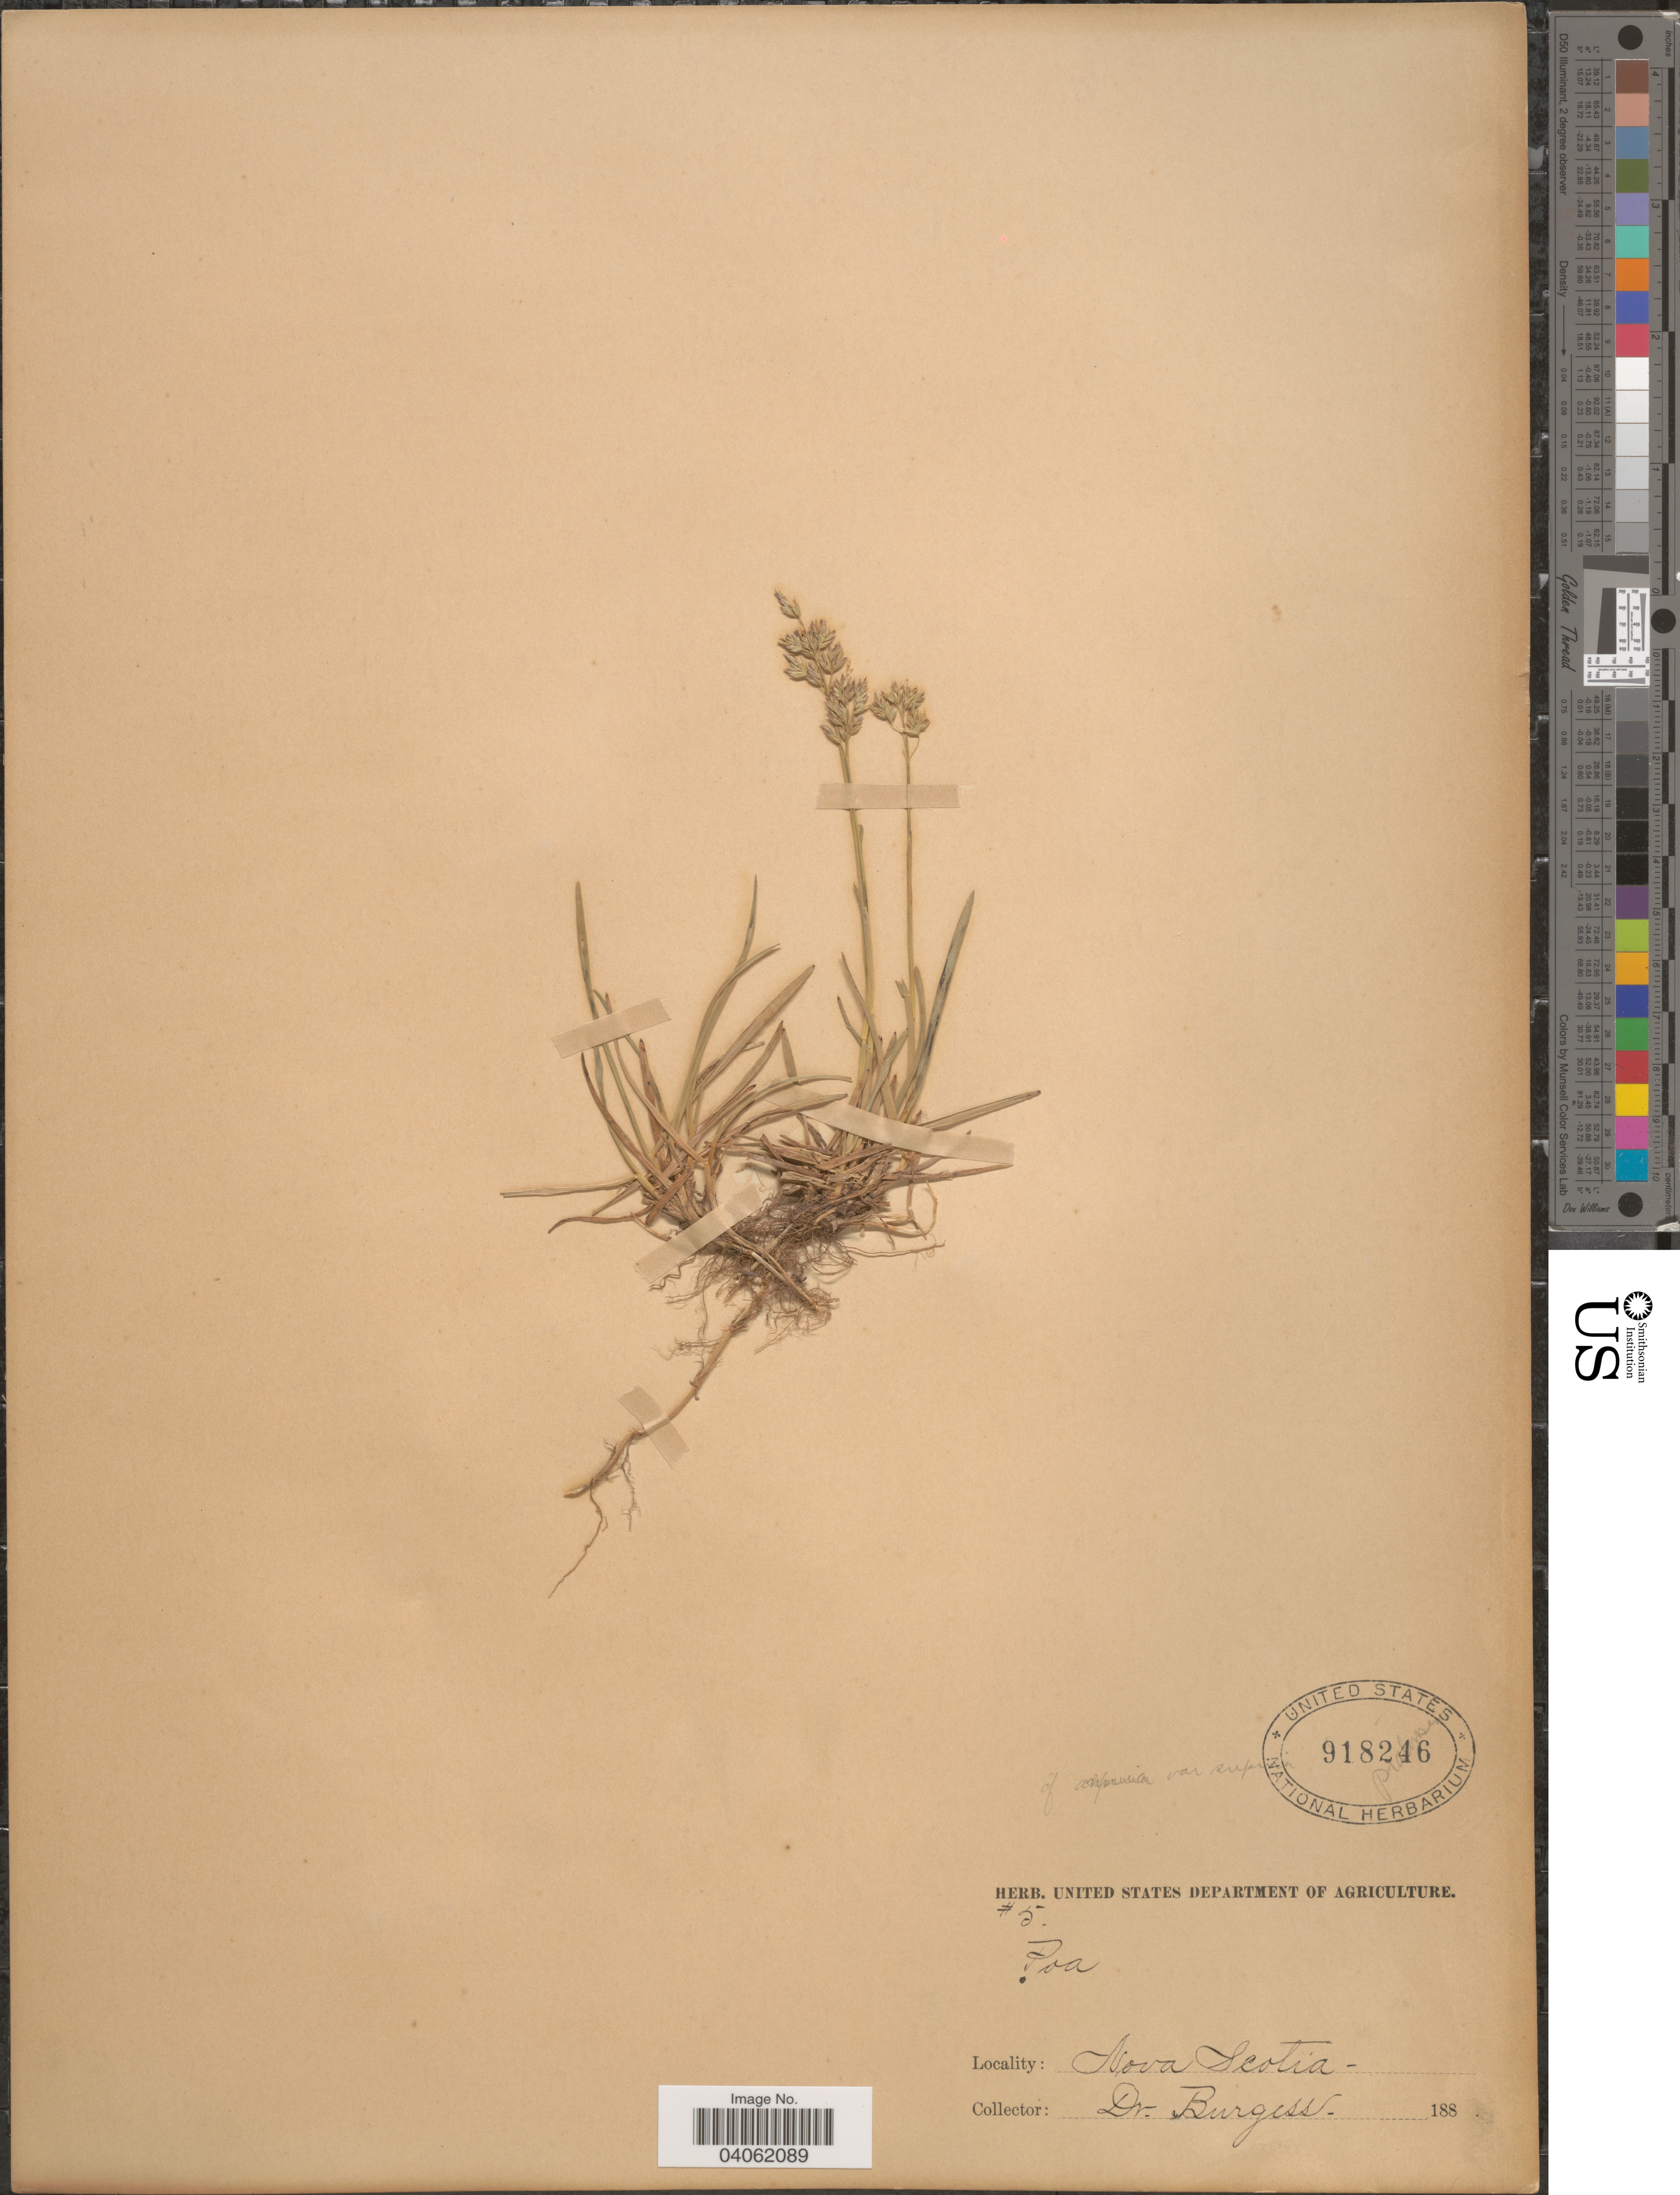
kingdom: Plantae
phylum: Tracheophyta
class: Liliopsida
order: Poales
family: Poaceae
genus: Poa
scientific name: Poa pratensis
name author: L.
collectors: Burgess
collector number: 5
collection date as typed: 188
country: Canada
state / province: Nova Scotia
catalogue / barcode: US 918246